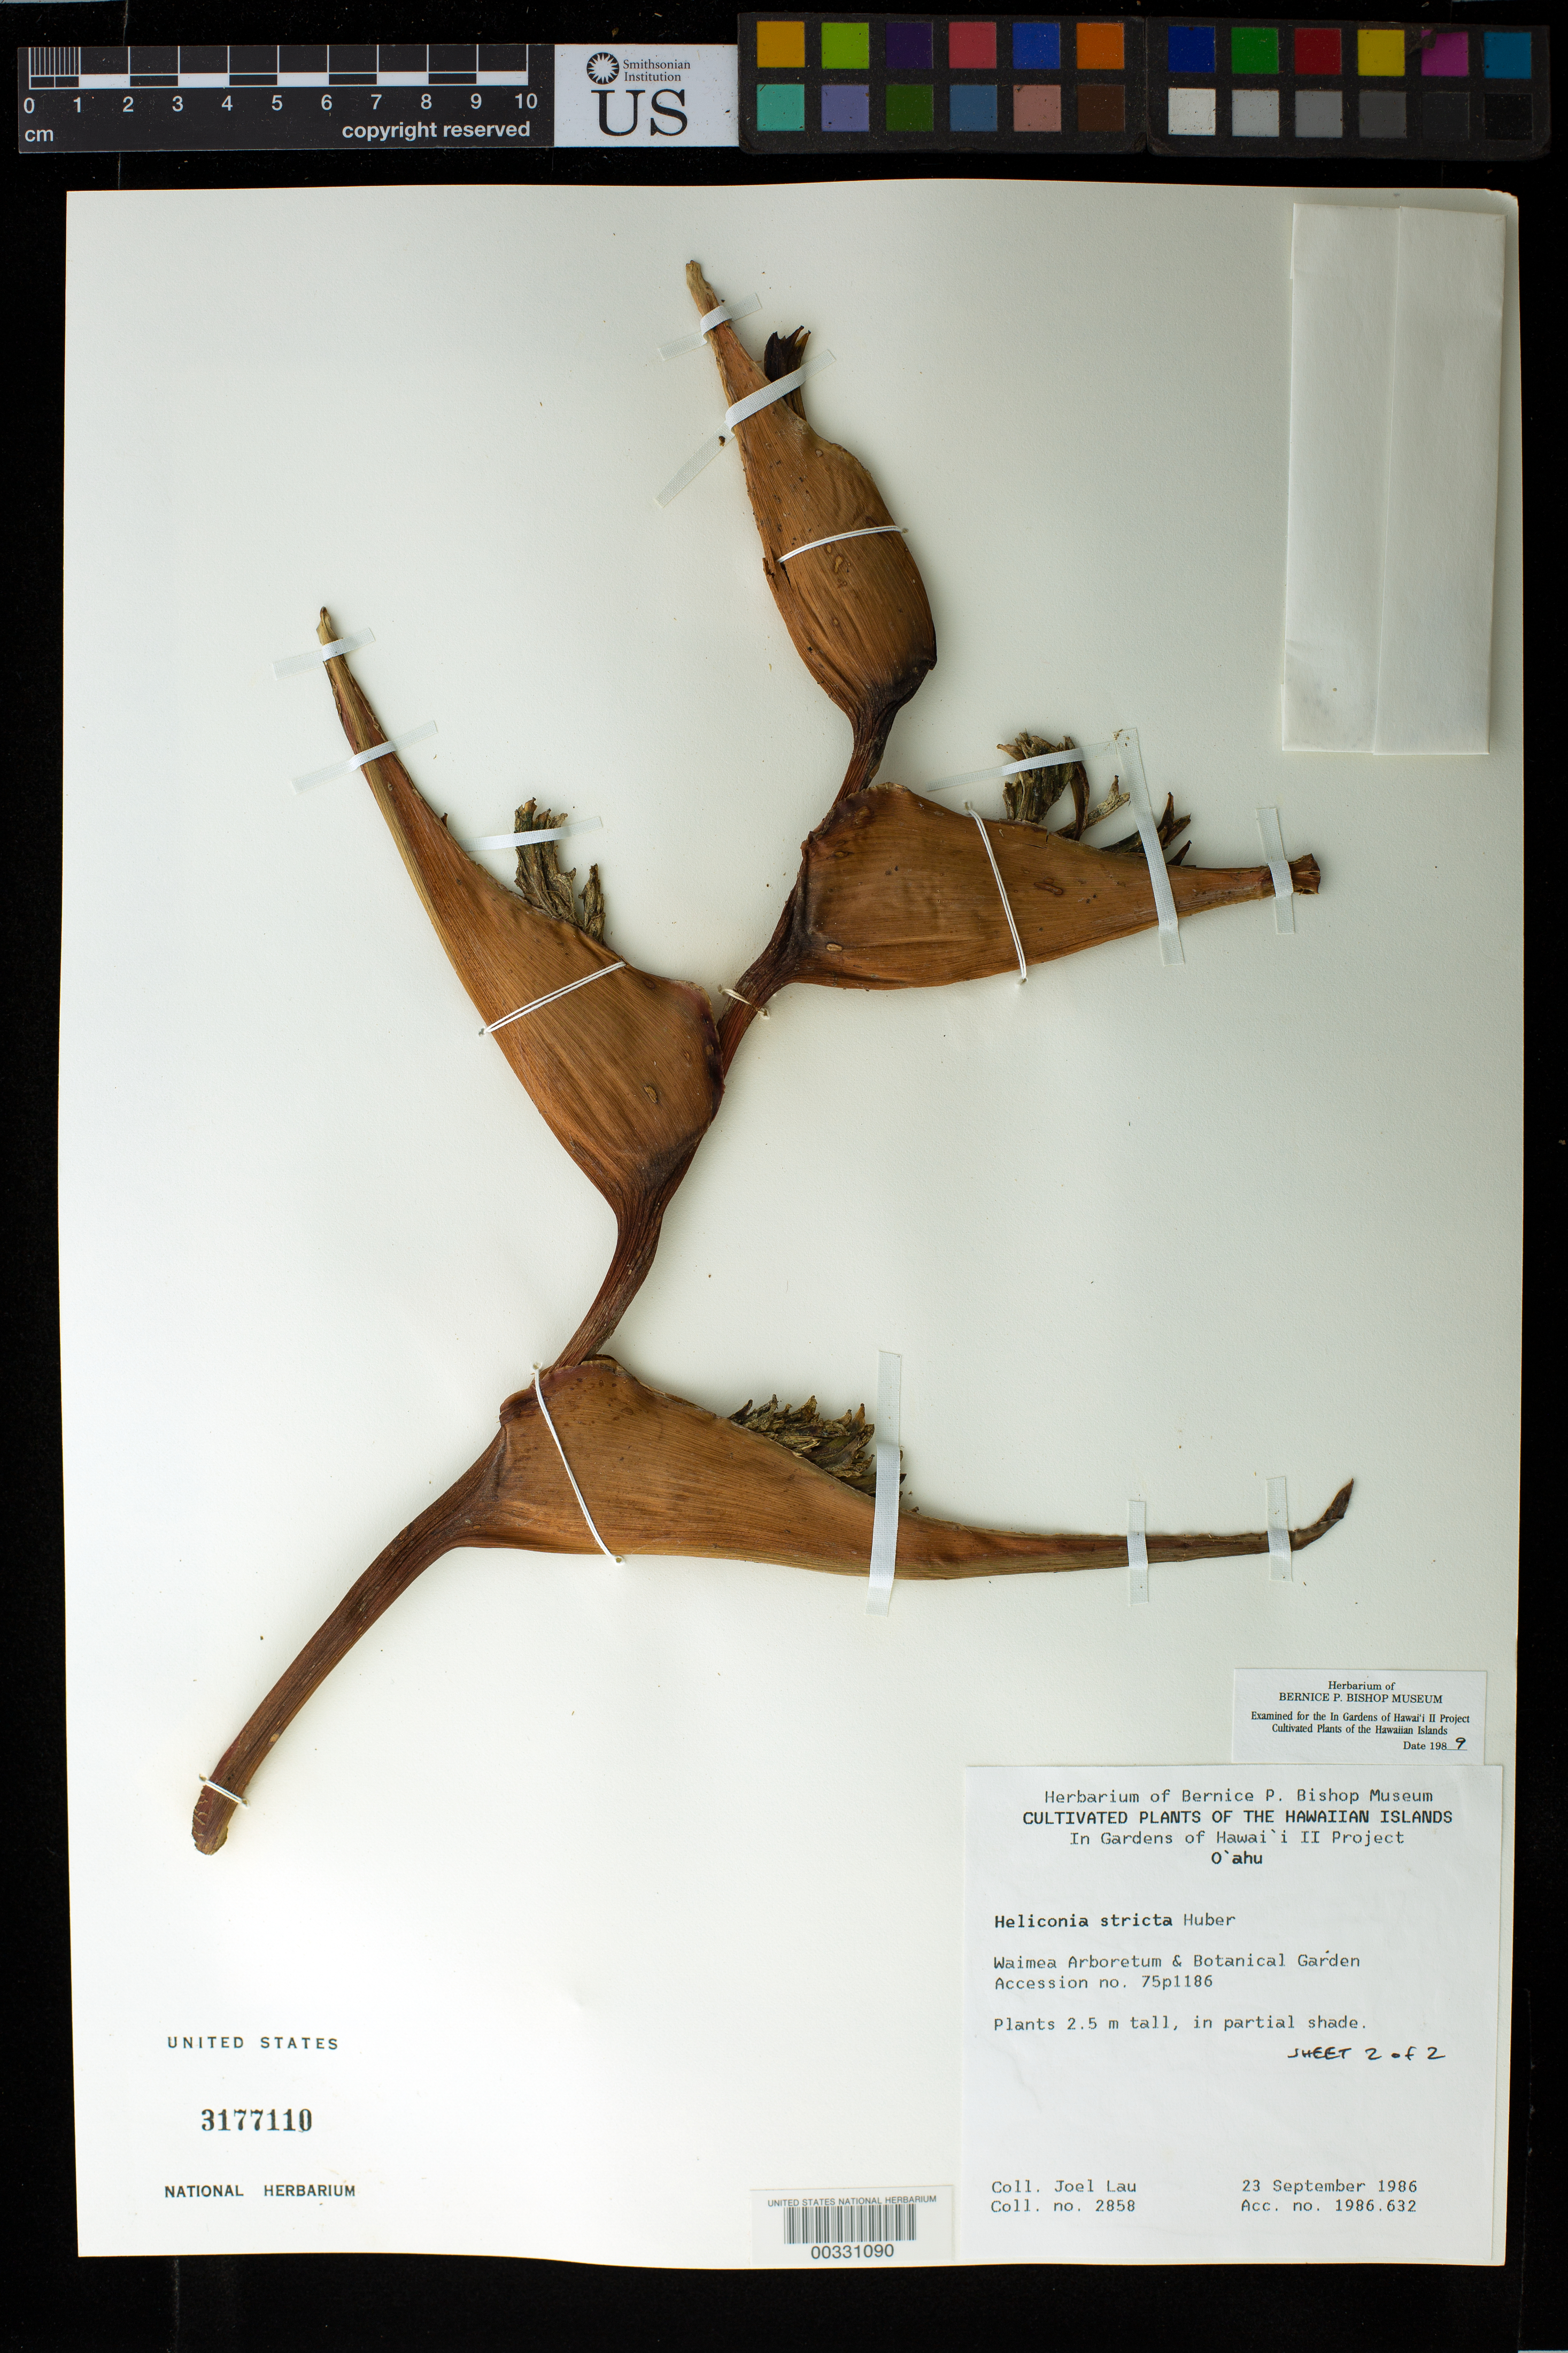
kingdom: Plantae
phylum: Tracheophyta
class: Liliopsida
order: Zingiberales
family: Heliconiaceae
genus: Heliconia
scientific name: Heliconia stricta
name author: Huber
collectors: J. Lau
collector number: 2858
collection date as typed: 23 Sep 1986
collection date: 1986-09-23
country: United States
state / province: Florida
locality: Southern Florida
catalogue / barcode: US 3177110